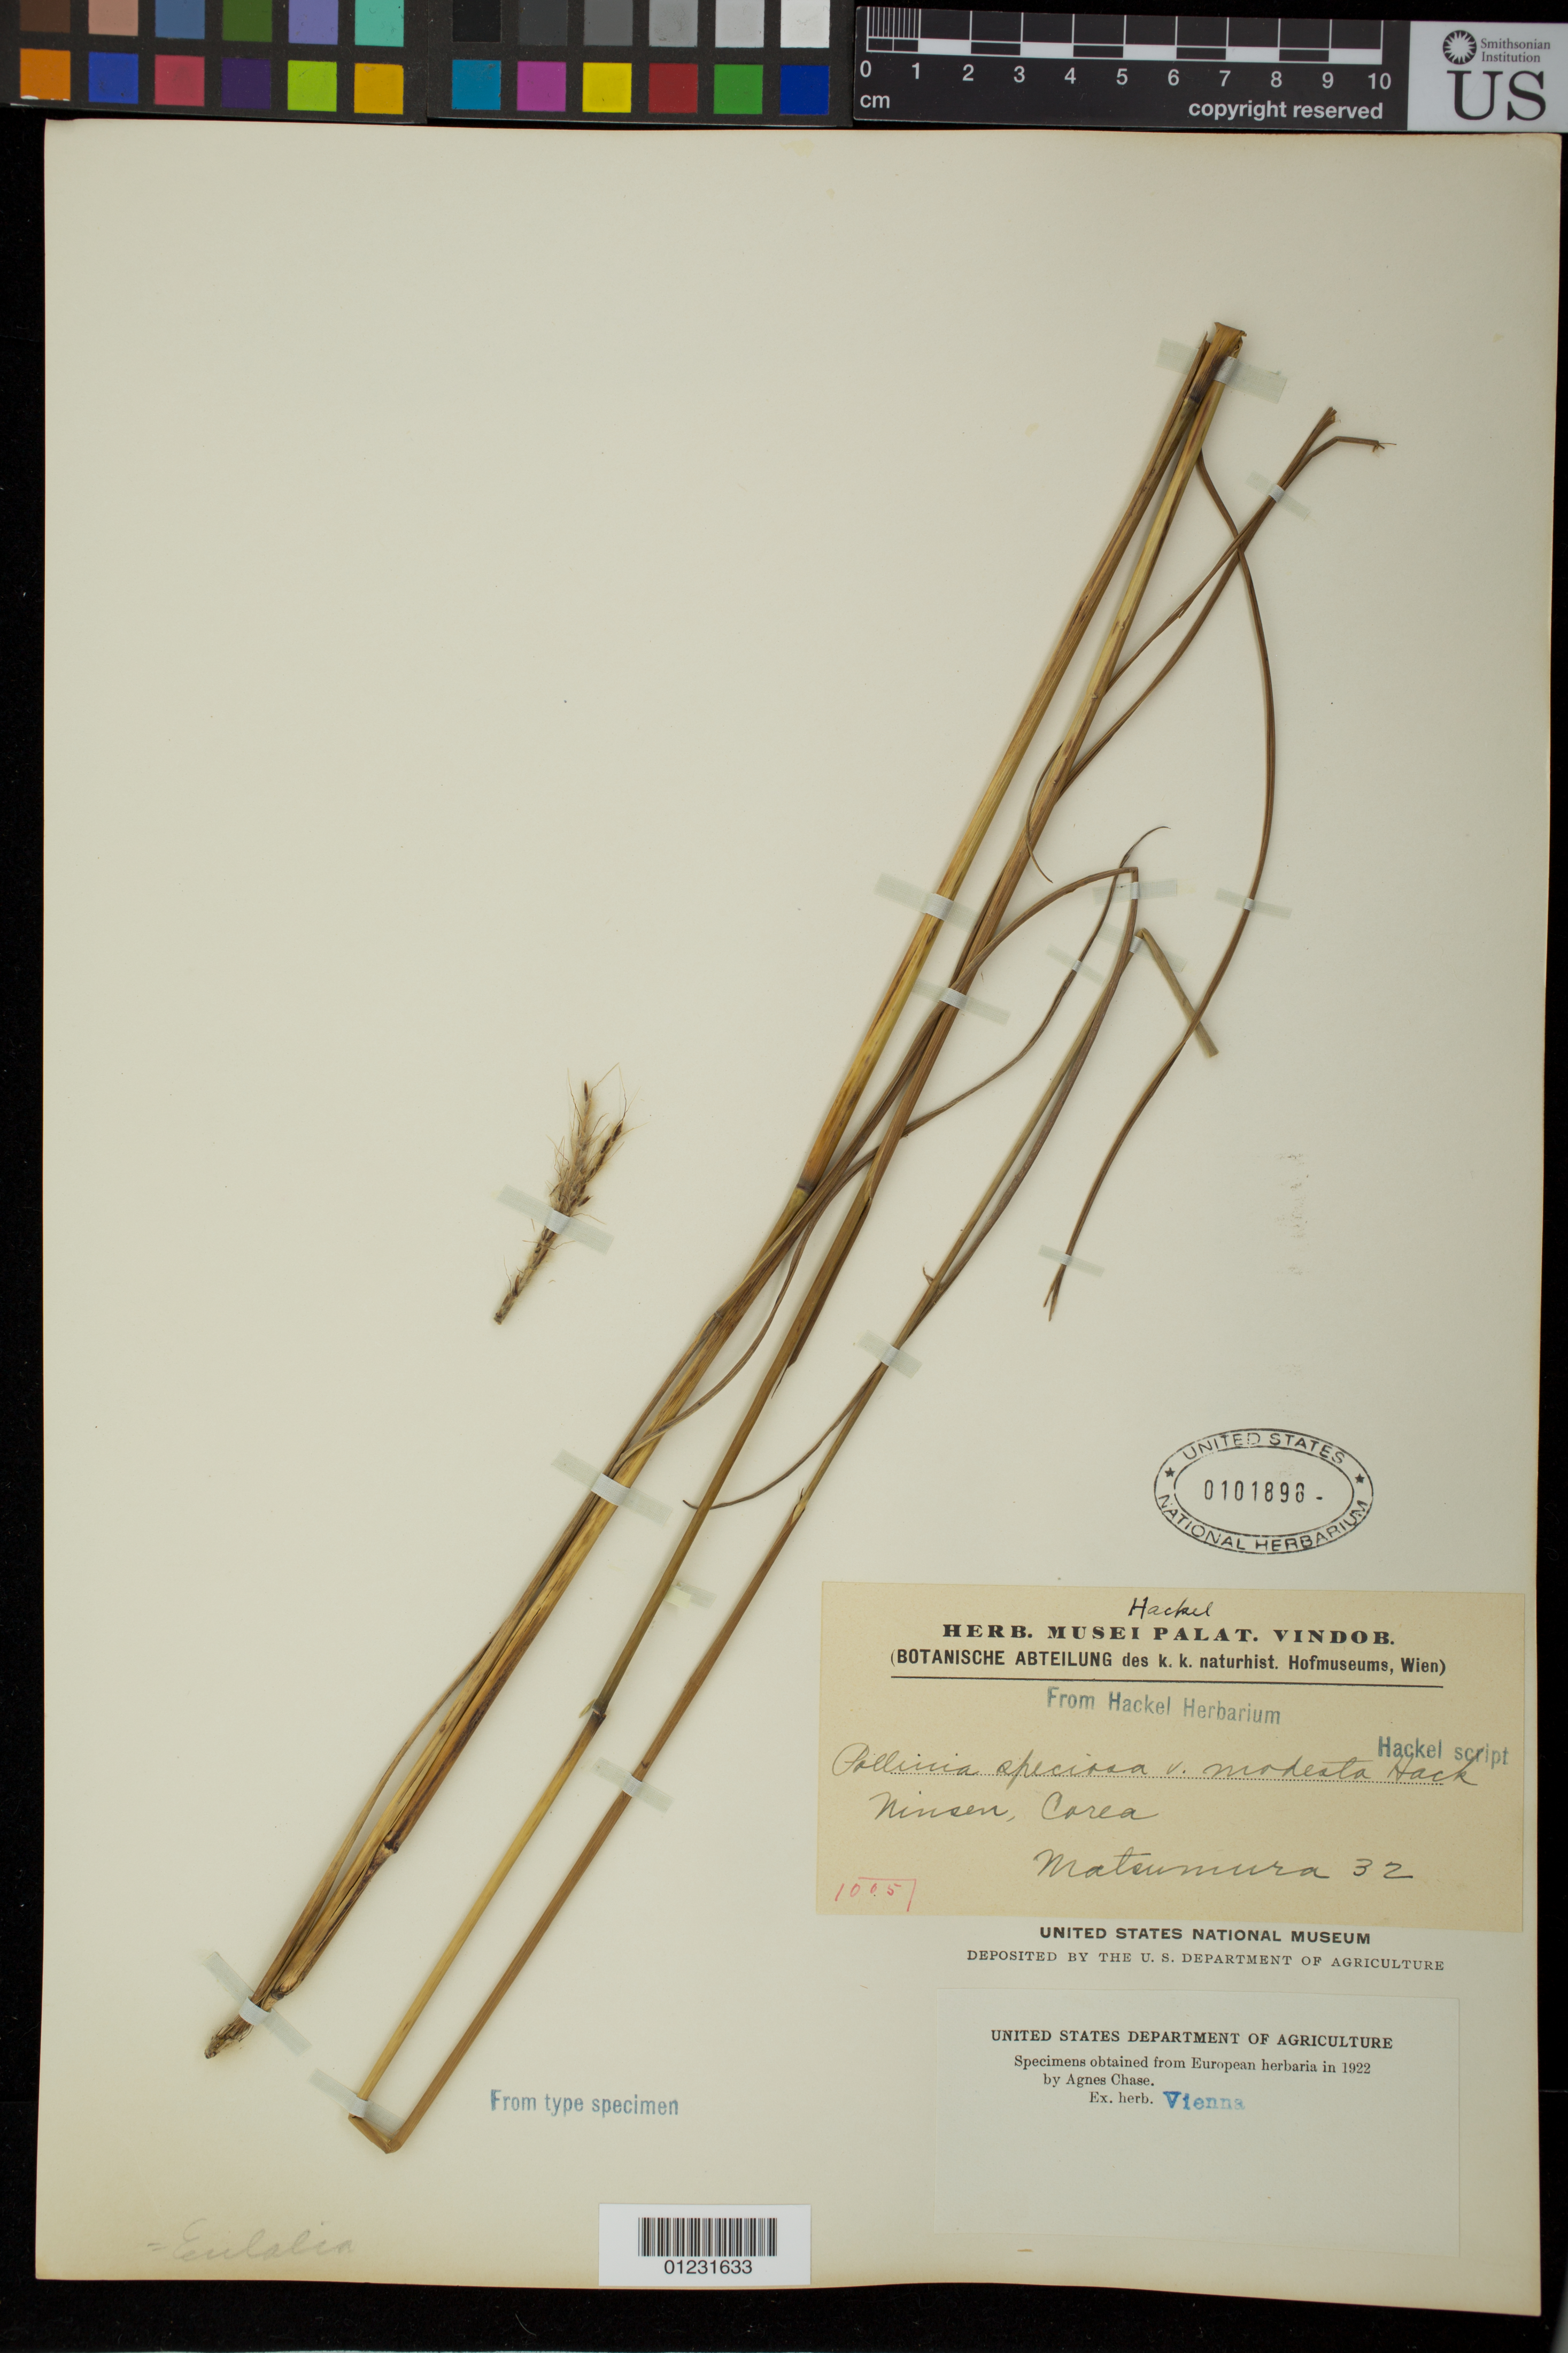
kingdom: Plantae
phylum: Tracheophyta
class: Liliopsida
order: Poales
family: Poaceae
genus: Pollinia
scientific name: Pollinia speciosa var. modesta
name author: Hack.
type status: Type Collection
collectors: J. Matsumura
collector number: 32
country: North Korea / South Korea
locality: Ninsen.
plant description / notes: Fragmentary material of type specimen ex herb. Vienna.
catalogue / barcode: US 101898